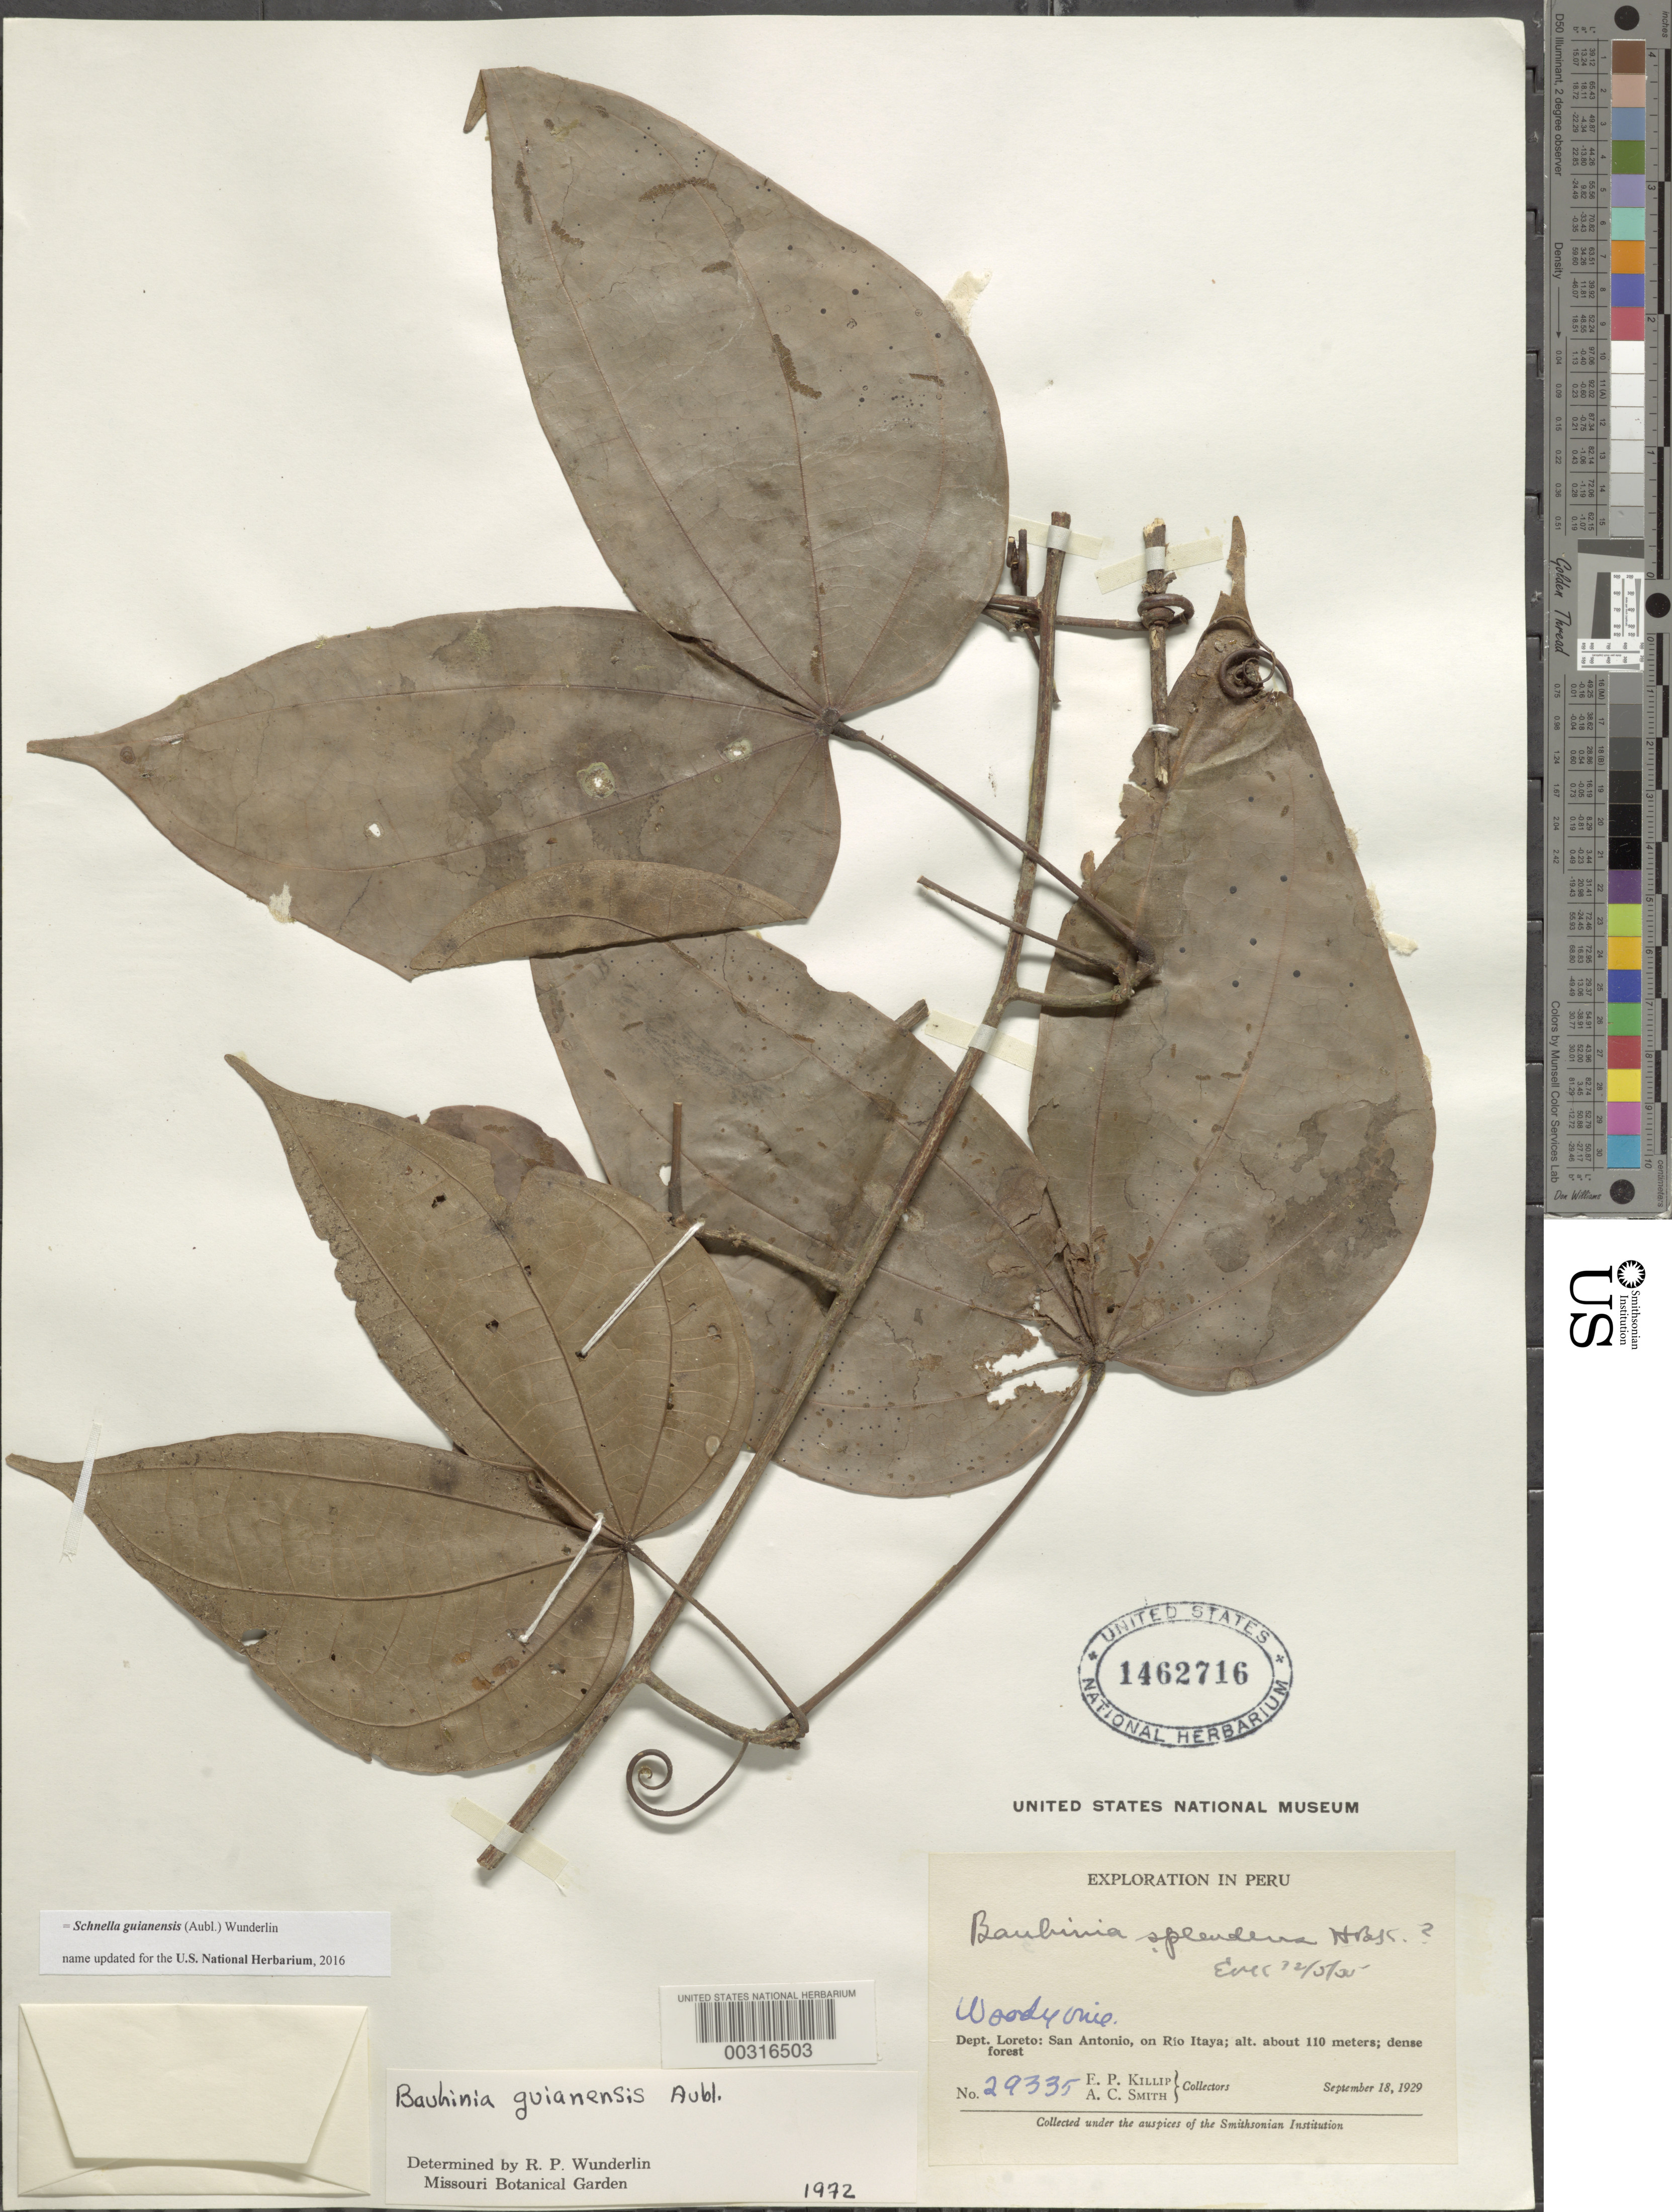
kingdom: Plantae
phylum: Tracheophyta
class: Magnoliopsida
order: Fabales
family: Fabaceae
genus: Schnella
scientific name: Schnella guianensis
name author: (Aubl.) Wunderlin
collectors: E. P. Killip & A. C. Smith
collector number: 29335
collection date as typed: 18 Sep 1929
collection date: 1929-09-18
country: Peru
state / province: Loreto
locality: San antonio, on rio itaya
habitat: Dense forest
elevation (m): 110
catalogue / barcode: US 1462716